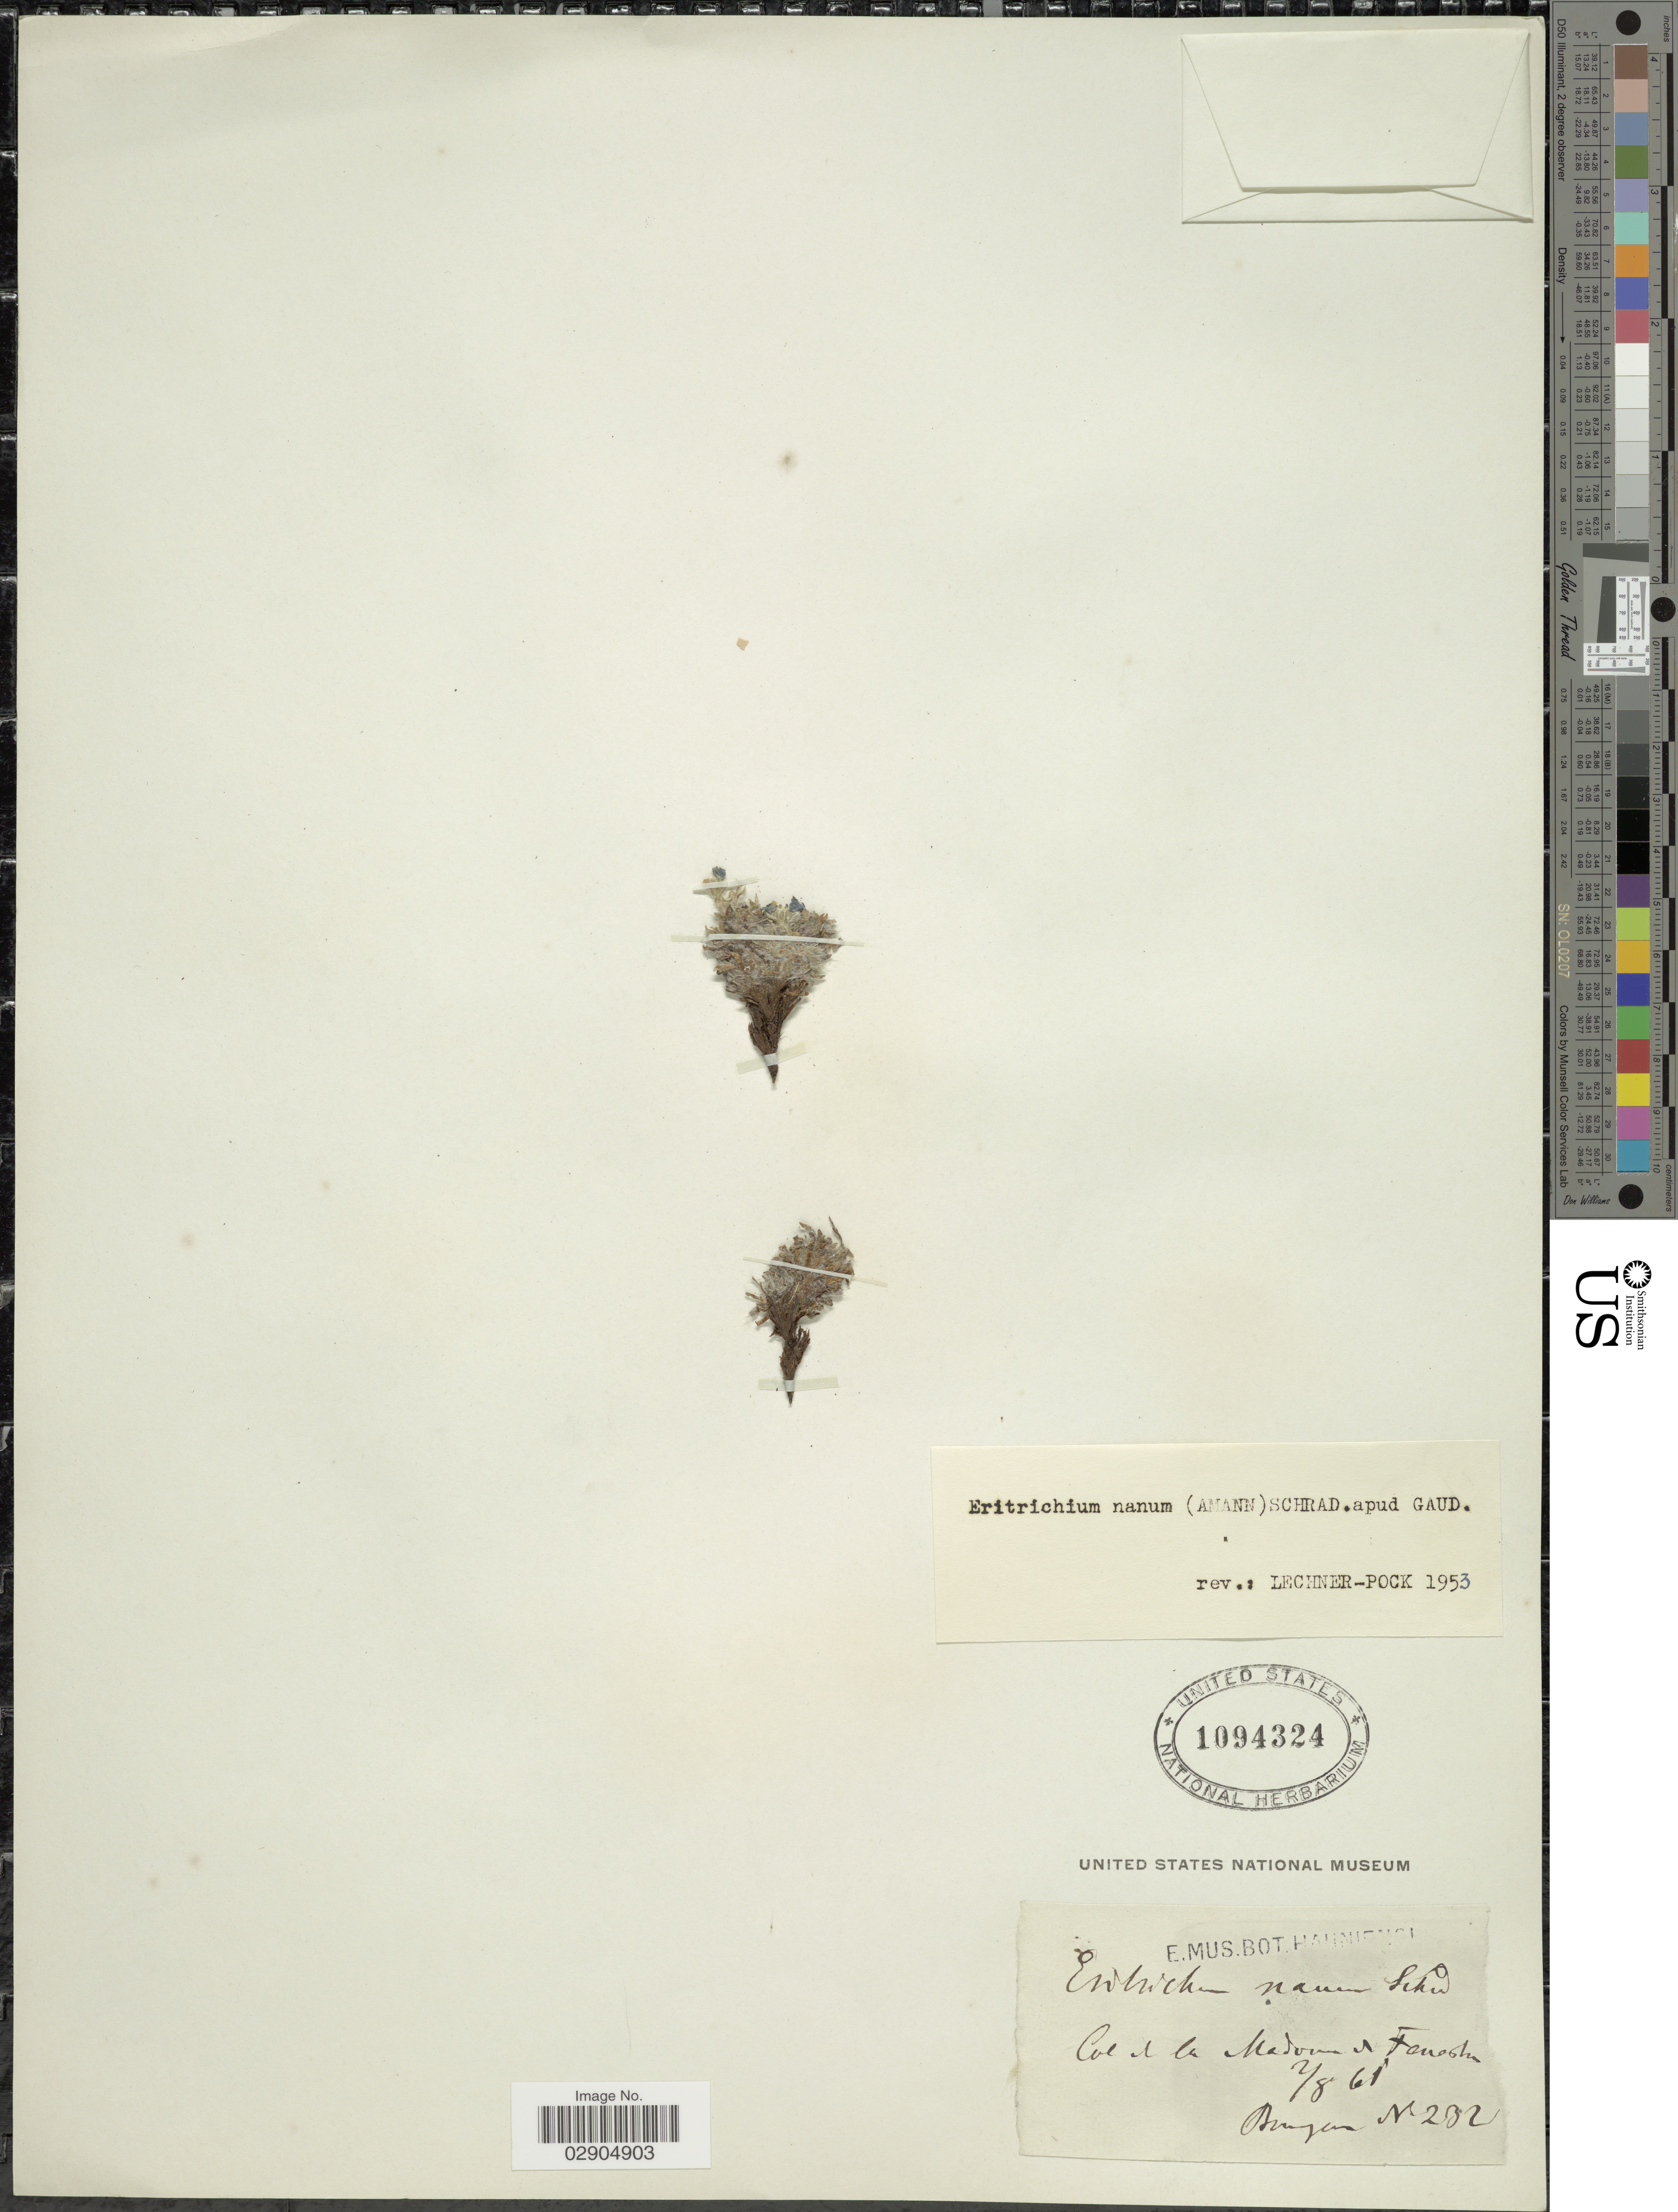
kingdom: Plantae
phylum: Tracheophyta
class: Magnoliopsida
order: Boraginales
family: Boraginaceae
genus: Eritrichium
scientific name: Eritrichium nanum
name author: (L.) Gaudin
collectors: -. Runyon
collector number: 232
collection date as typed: Transcribed d/m/y: 2/8/61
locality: De la Madoun [interpreted] et Fenoston [interpreted].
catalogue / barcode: US 1094324